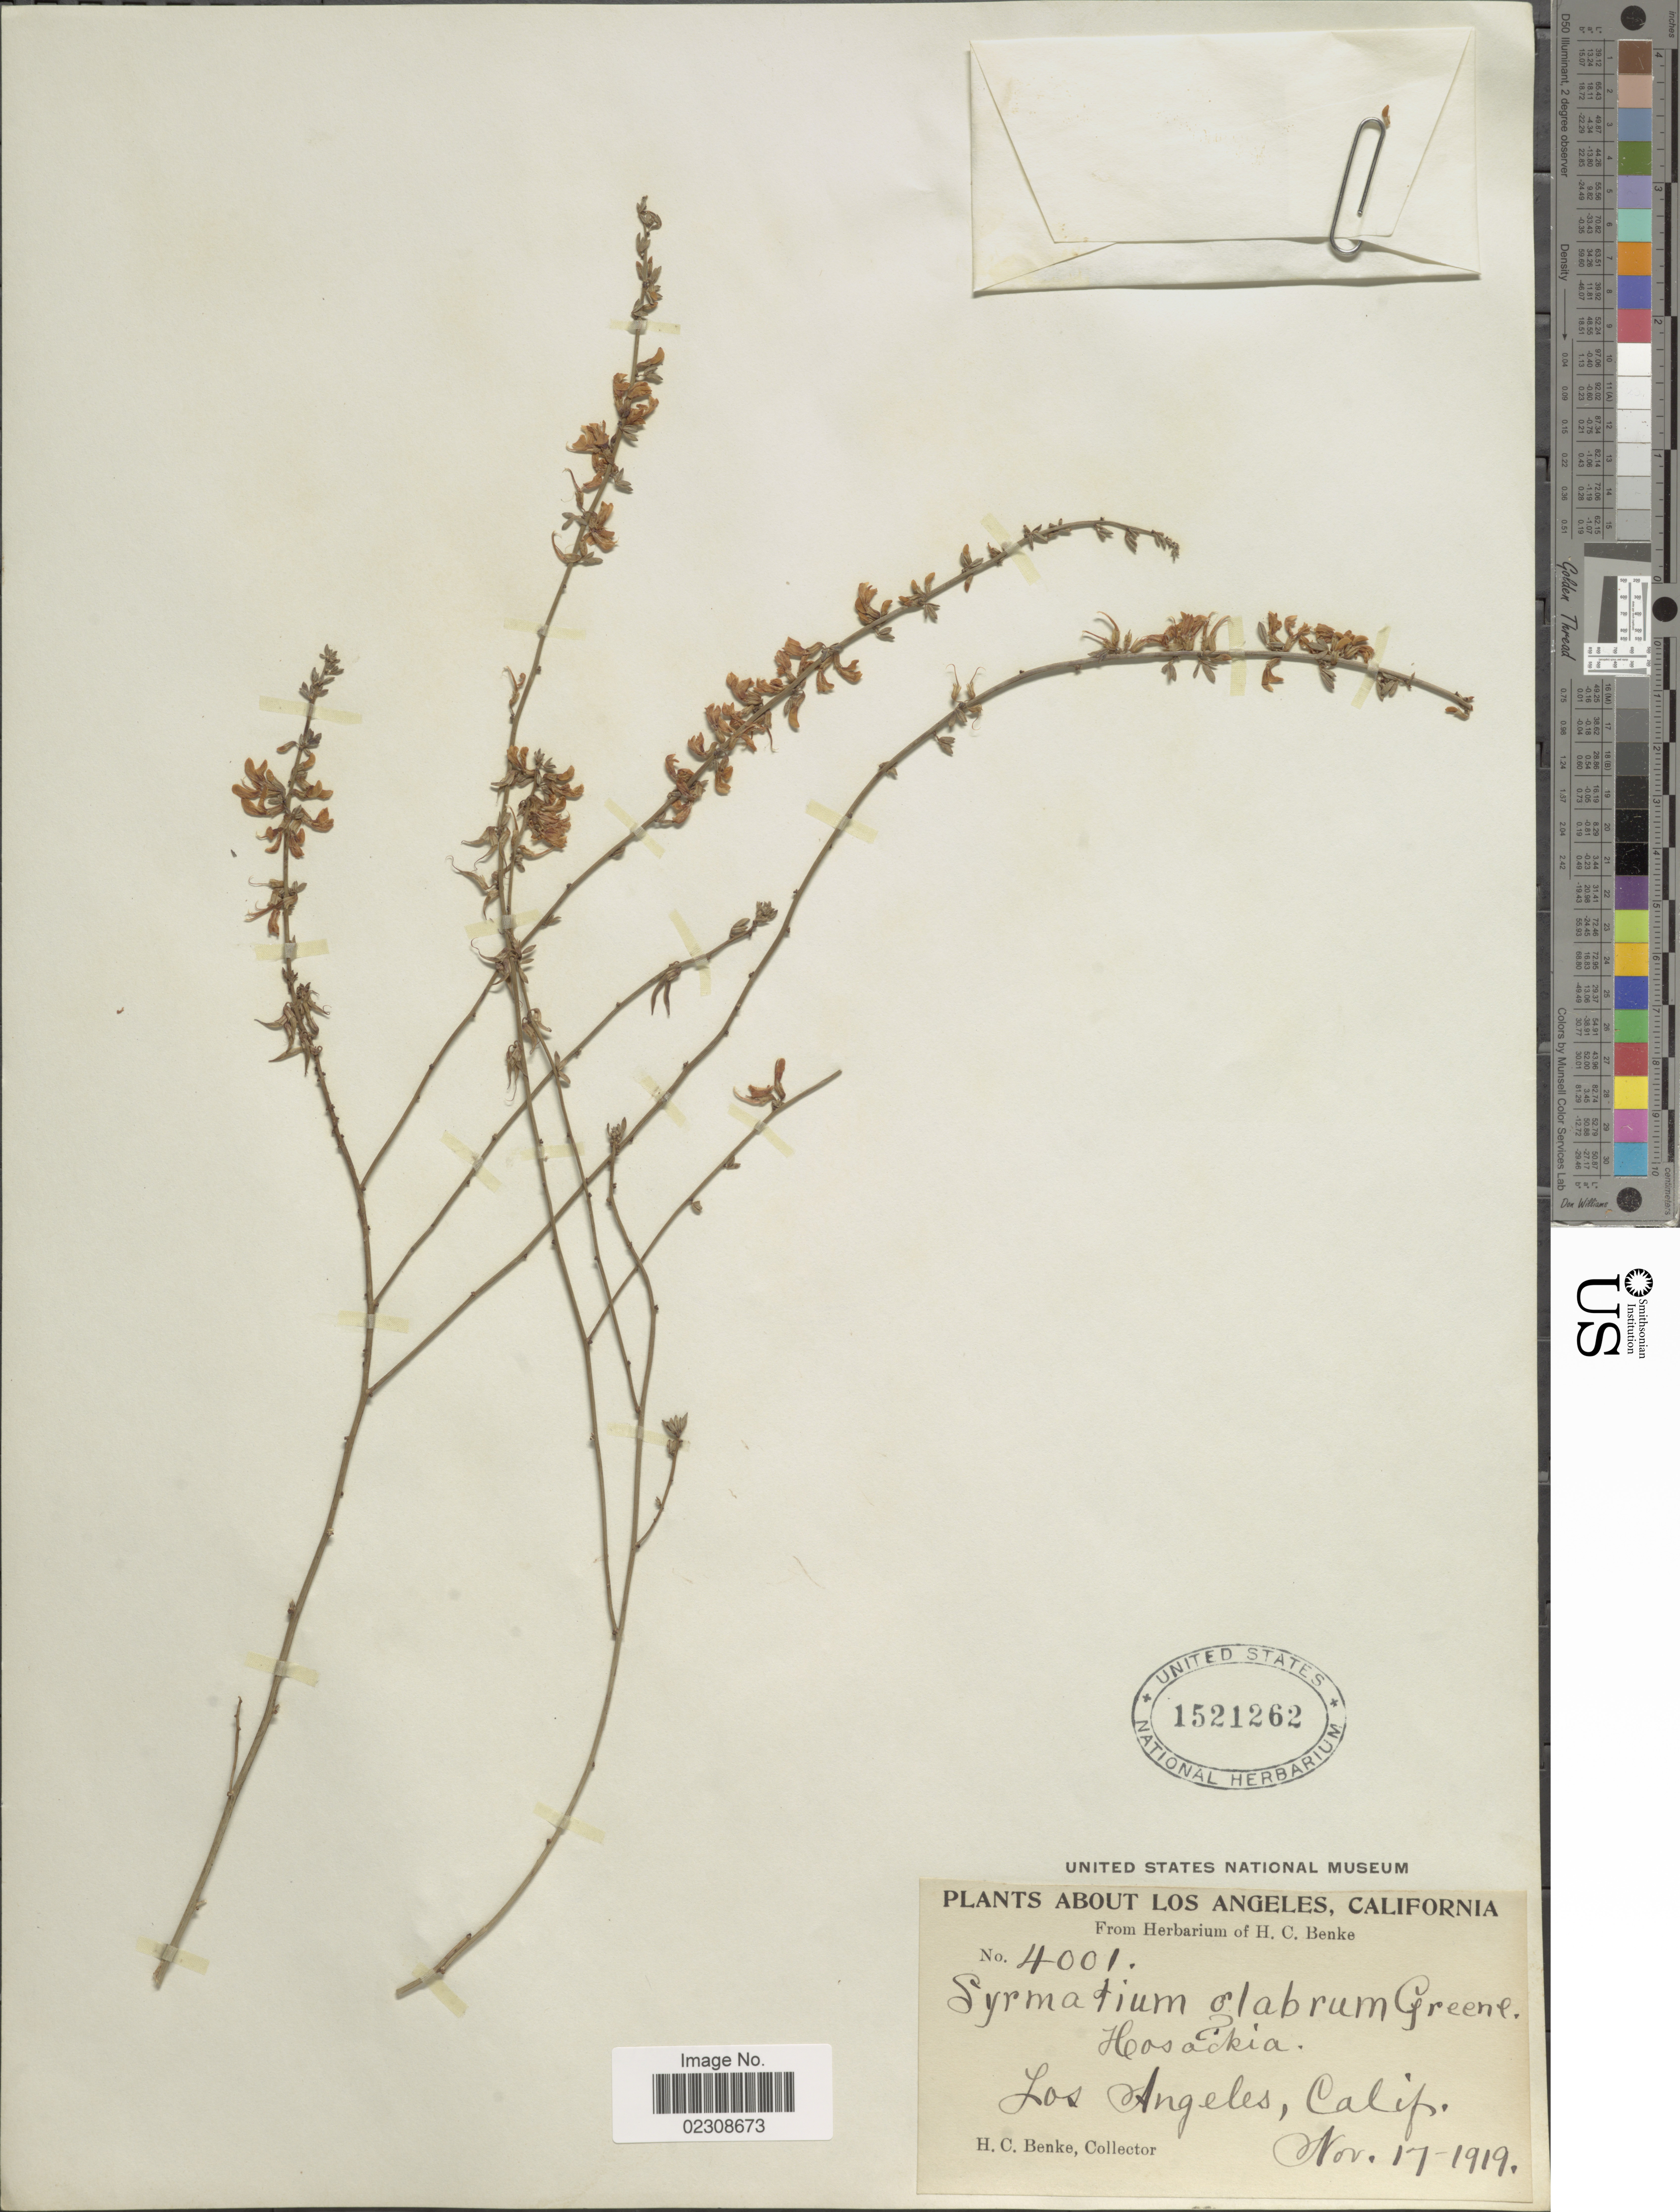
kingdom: Plantae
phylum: Tracheophyta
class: Magnoliopsida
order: Fabales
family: Fabaceae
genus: Syrmatium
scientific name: Syrmatium glabrum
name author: Vogel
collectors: H. Benke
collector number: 4001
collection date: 1919-11-17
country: United States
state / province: California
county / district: Los Angeles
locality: Los Angeles, Calif.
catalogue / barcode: US 1521261